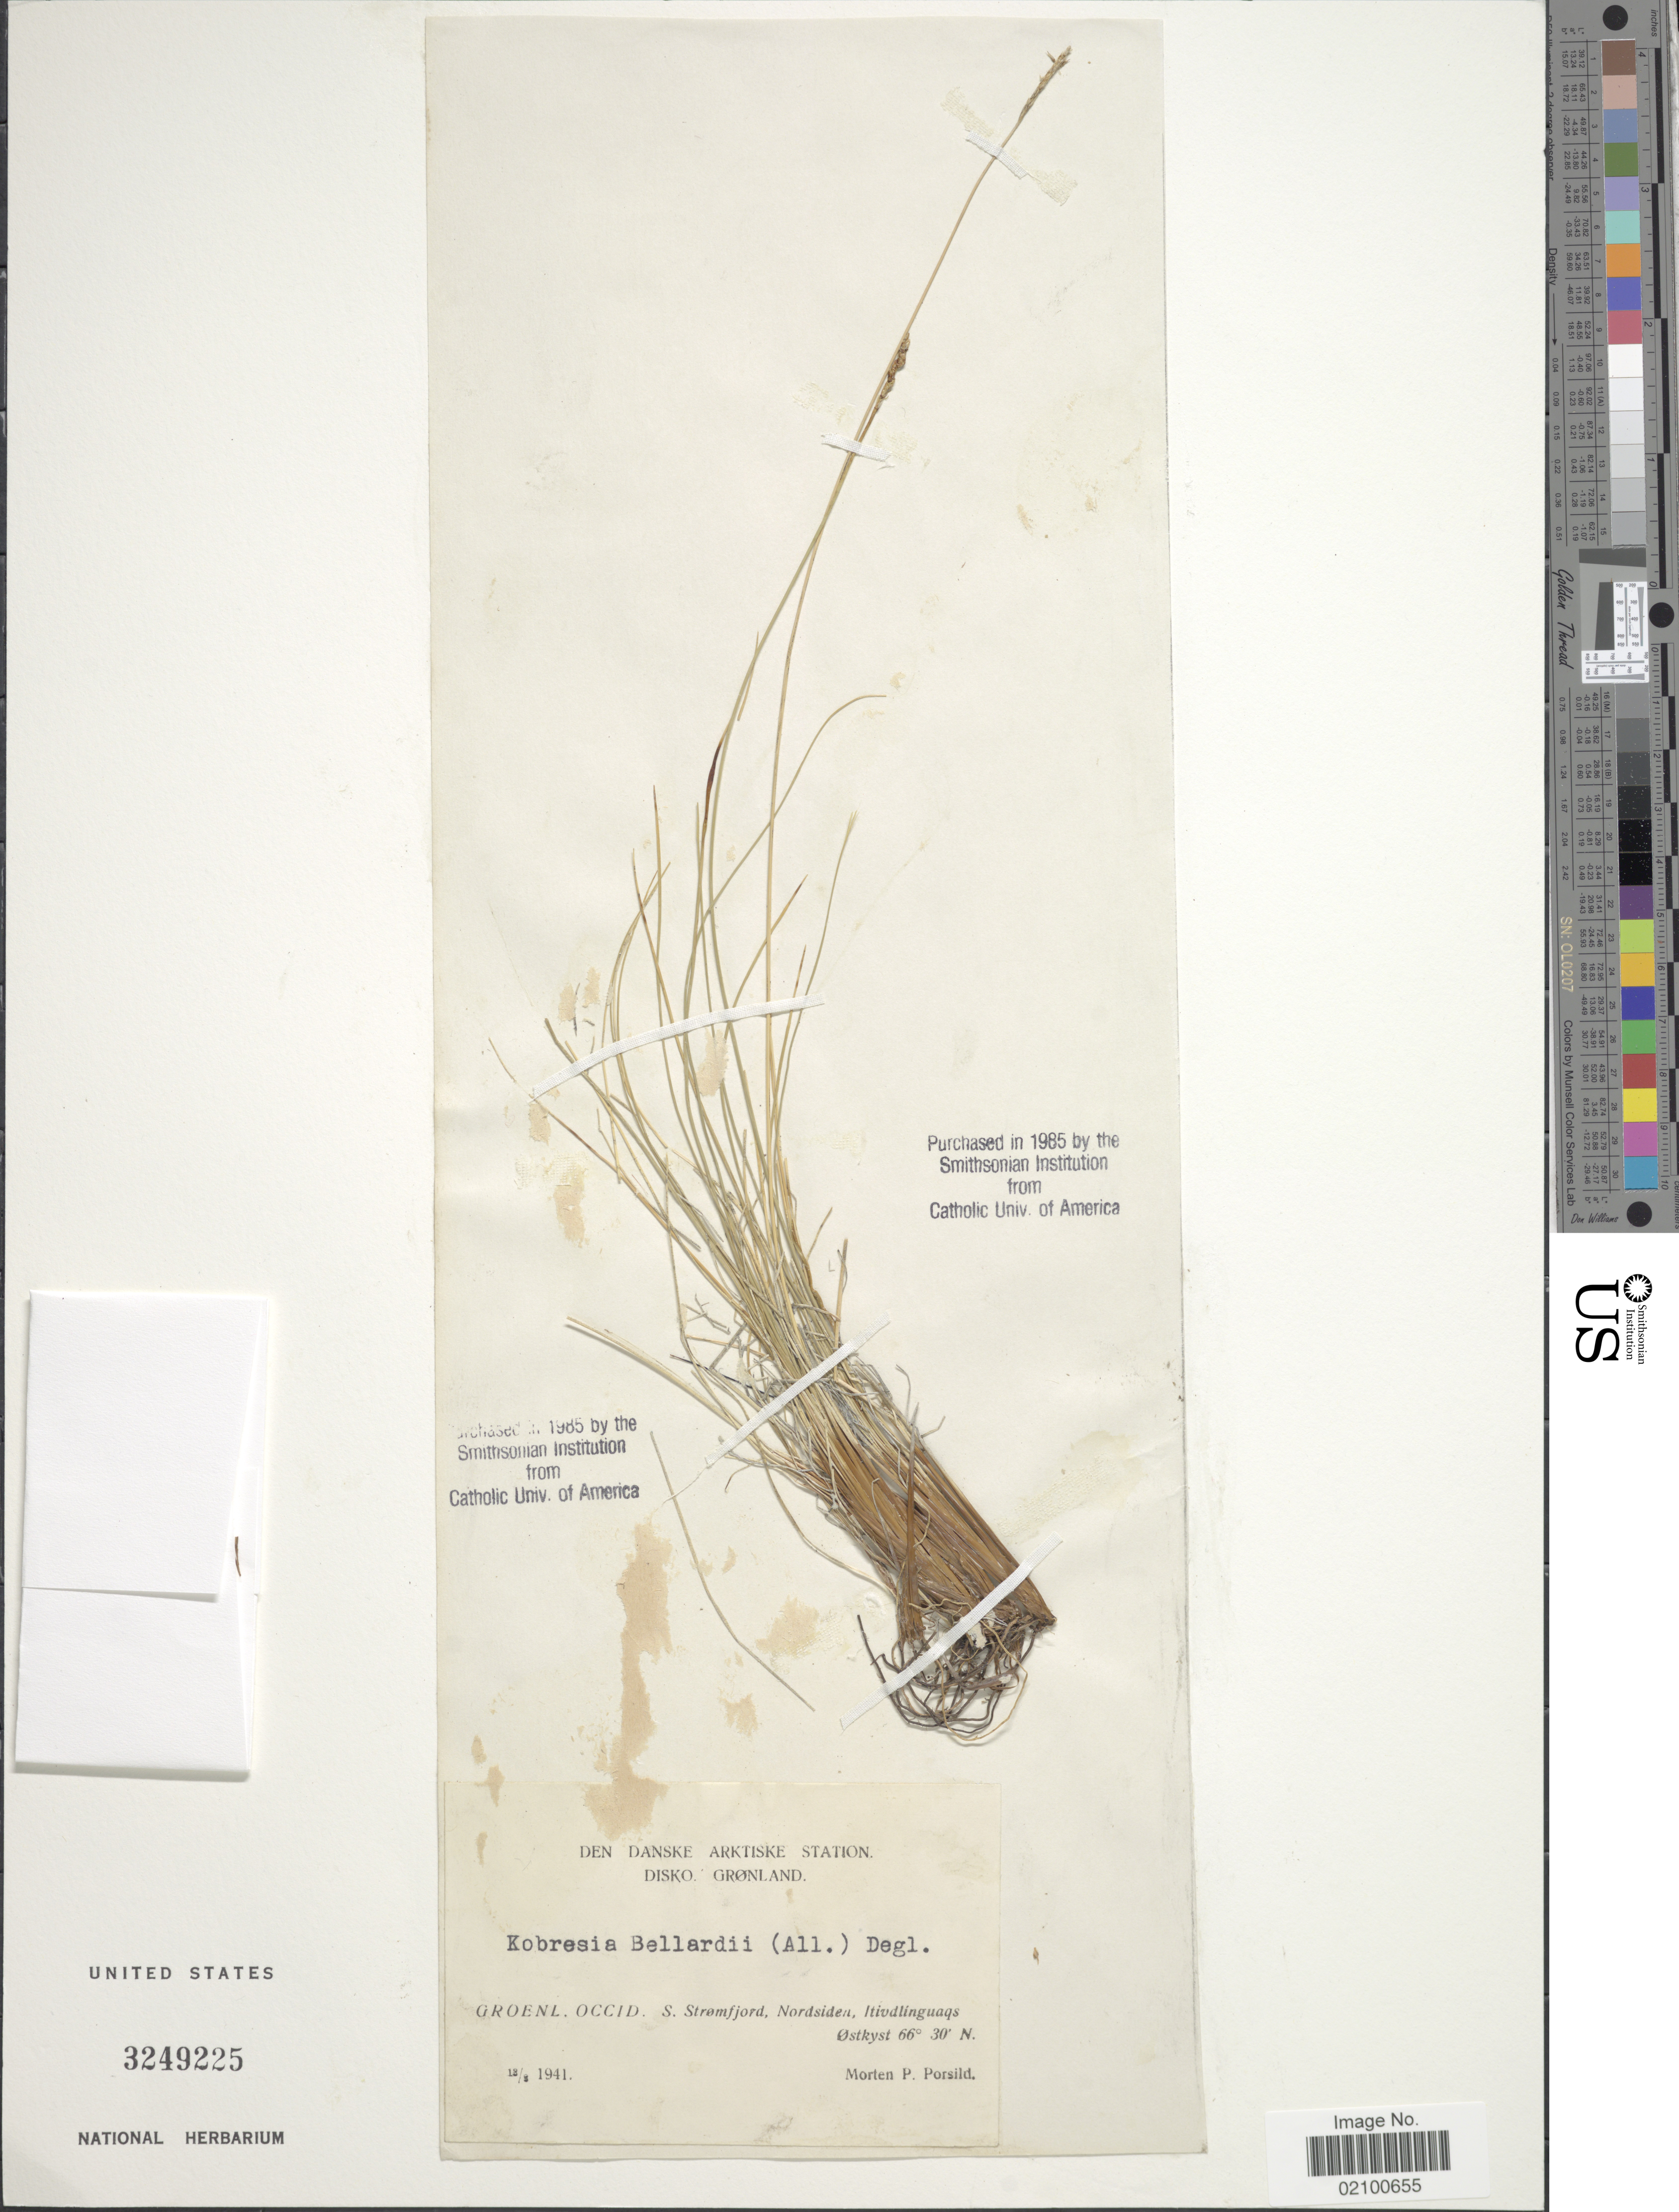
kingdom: Plantae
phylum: Tracheophyta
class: Liliopsida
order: Poales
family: Cyperaceae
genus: Carex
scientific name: Carex myosuroides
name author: Vill.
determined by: Strong, M. T., (US), Smithsonian Institution - National Museum of Natural History (UNITED STATES)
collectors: M. P. Porsild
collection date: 1941-08-18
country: Greenland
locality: Disko, Gronland, Groenl. Occid. S. Stromfjord, Nordsiden, Itivdlinguaqs Ostkyst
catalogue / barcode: US 3249225